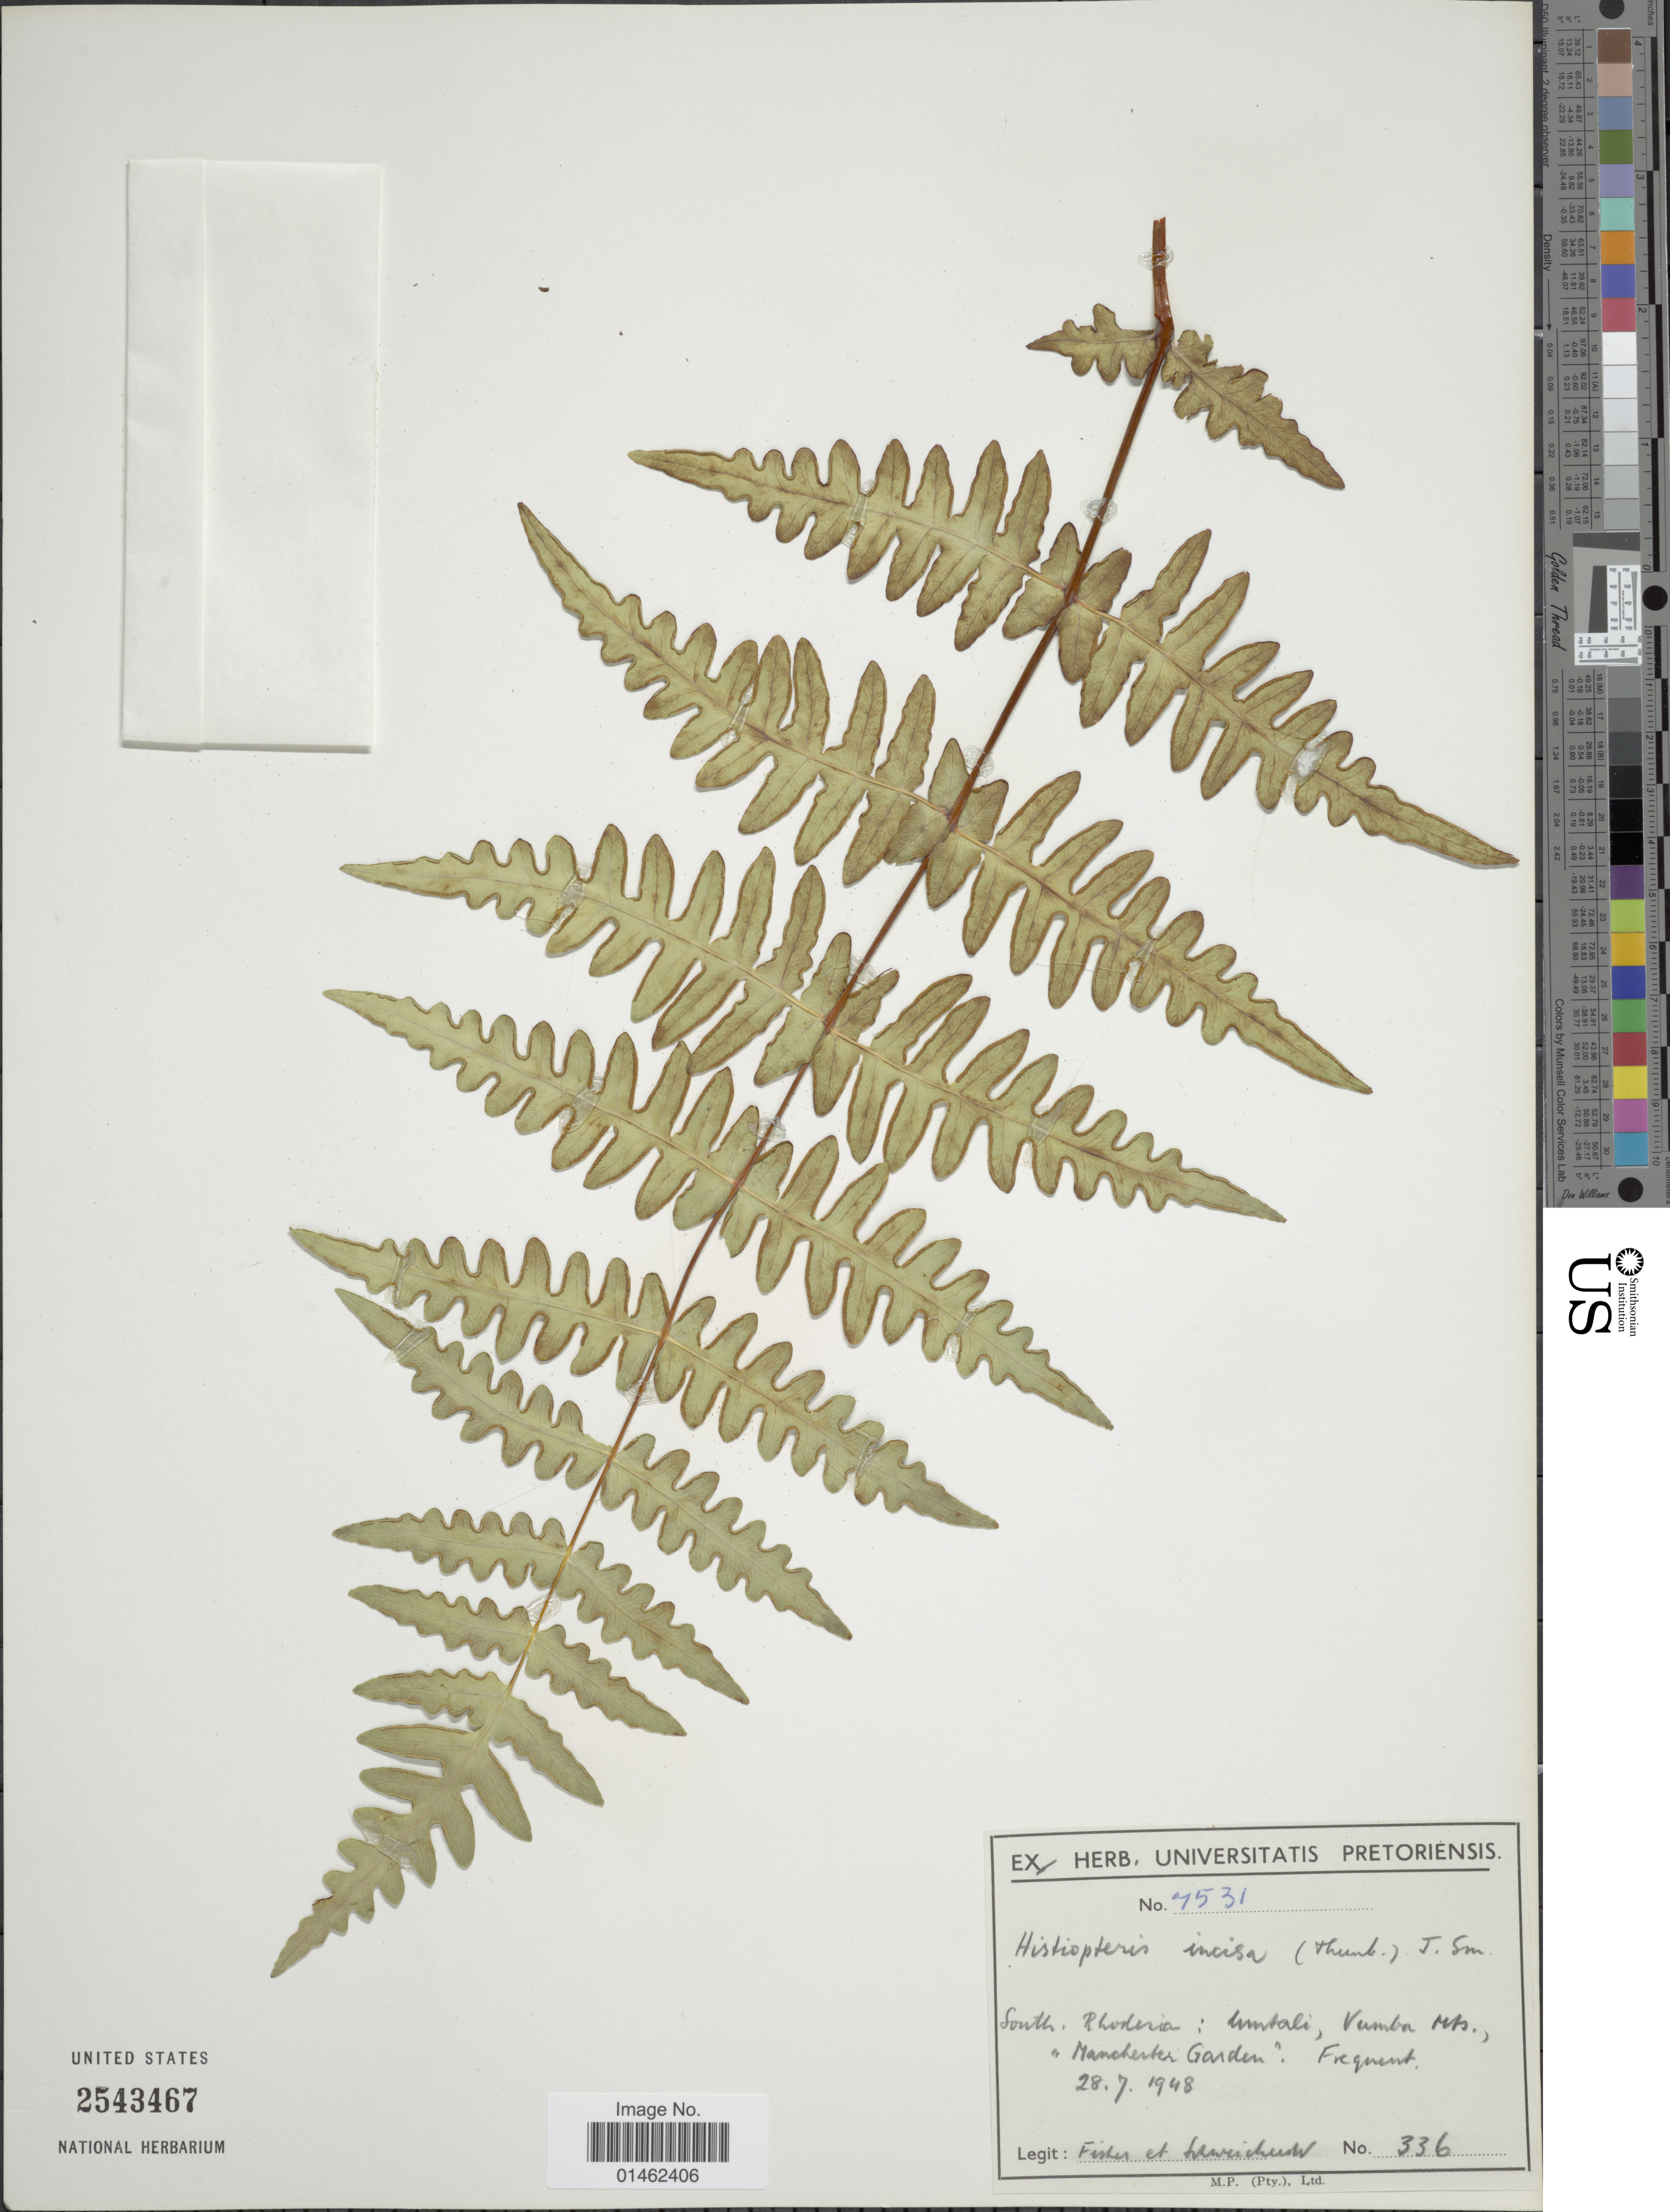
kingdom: Plantae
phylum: Tracheophyta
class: Polypodiopsida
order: Polypodiales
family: Dennstaedtiaceae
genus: Histiopteris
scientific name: Histiopteris incisa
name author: (Thunb.) J. Sm.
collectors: -- Fisher & -. Schweickerdt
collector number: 7531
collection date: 1948-07-28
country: Zimbabwe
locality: South Rhodesia: Umtali, Vumba Mts., 'Manchester Garden'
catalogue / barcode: US 2543467